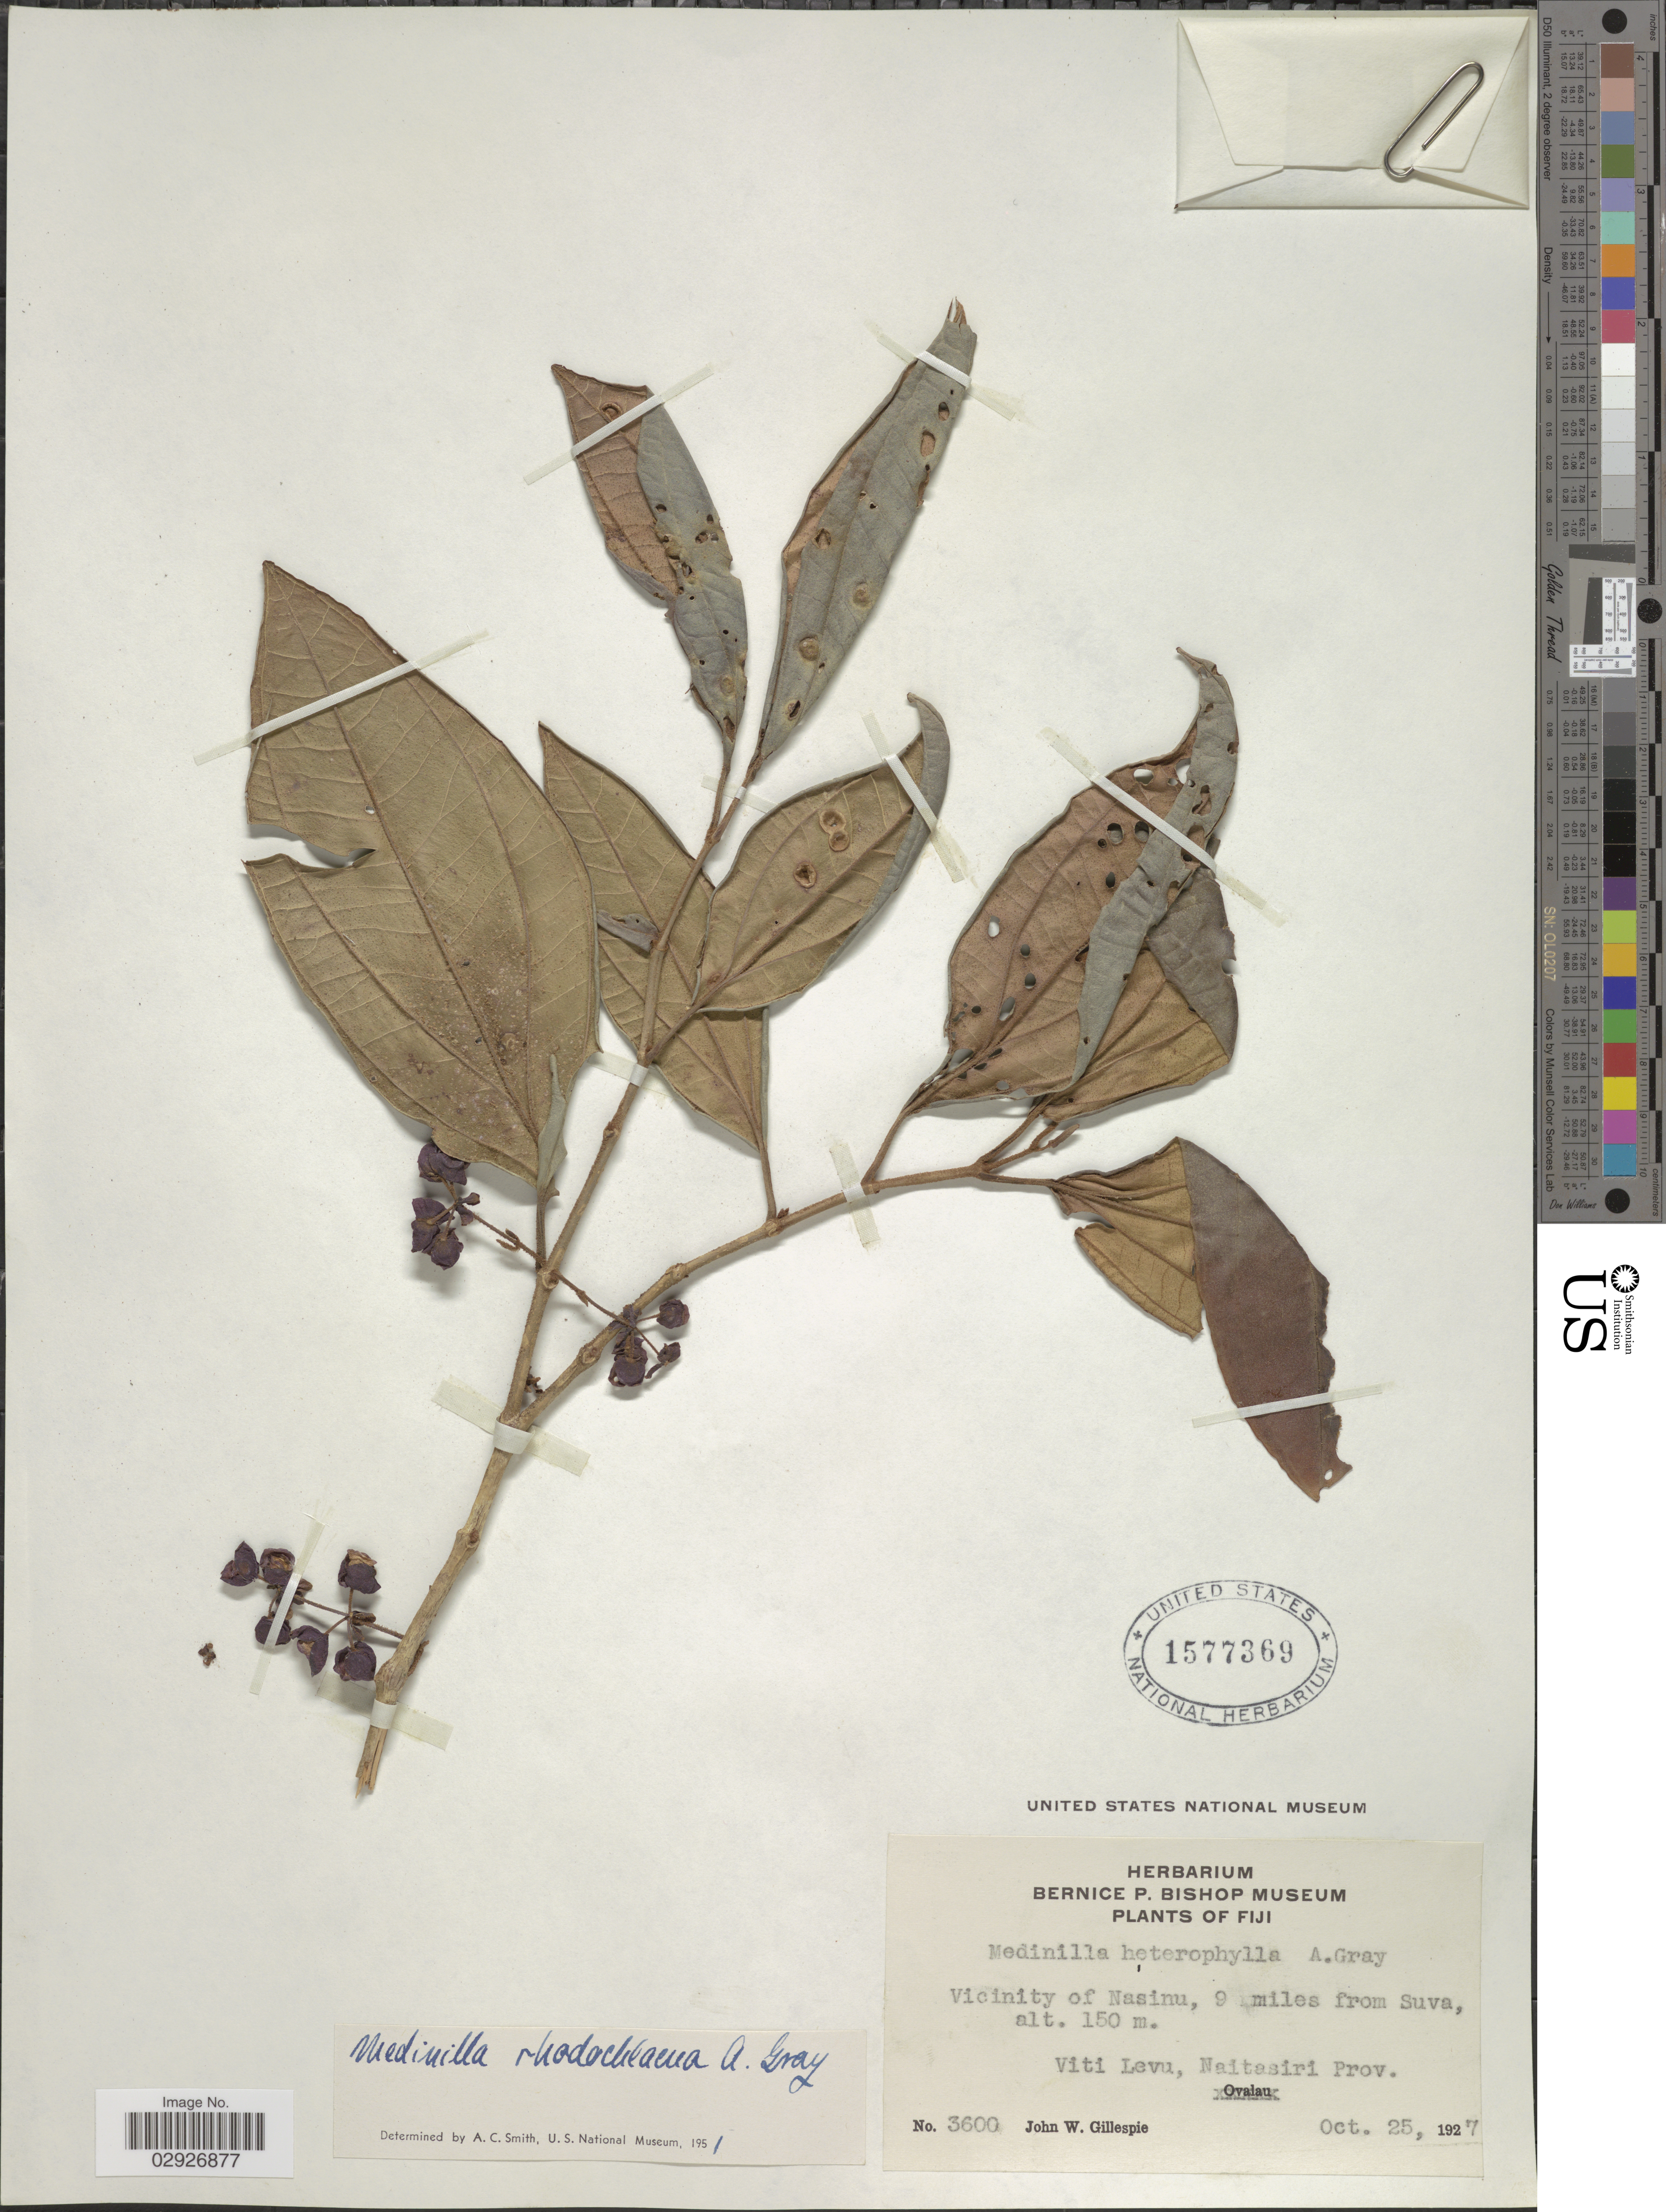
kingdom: Plantae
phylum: Tracheophyta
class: Magnoliopsida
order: Myrtales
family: Melastomataceae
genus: Medinilla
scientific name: Medinilla rhodochlaena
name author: A. Gray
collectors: J. W. Gillespie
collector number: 3600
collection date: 1927-10-25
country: Fiji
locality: Vicinity of Nasinu, 9 miles from Suva. Viti Levu, Naitasiri Prov.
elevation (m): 150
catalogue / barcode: US 1577369